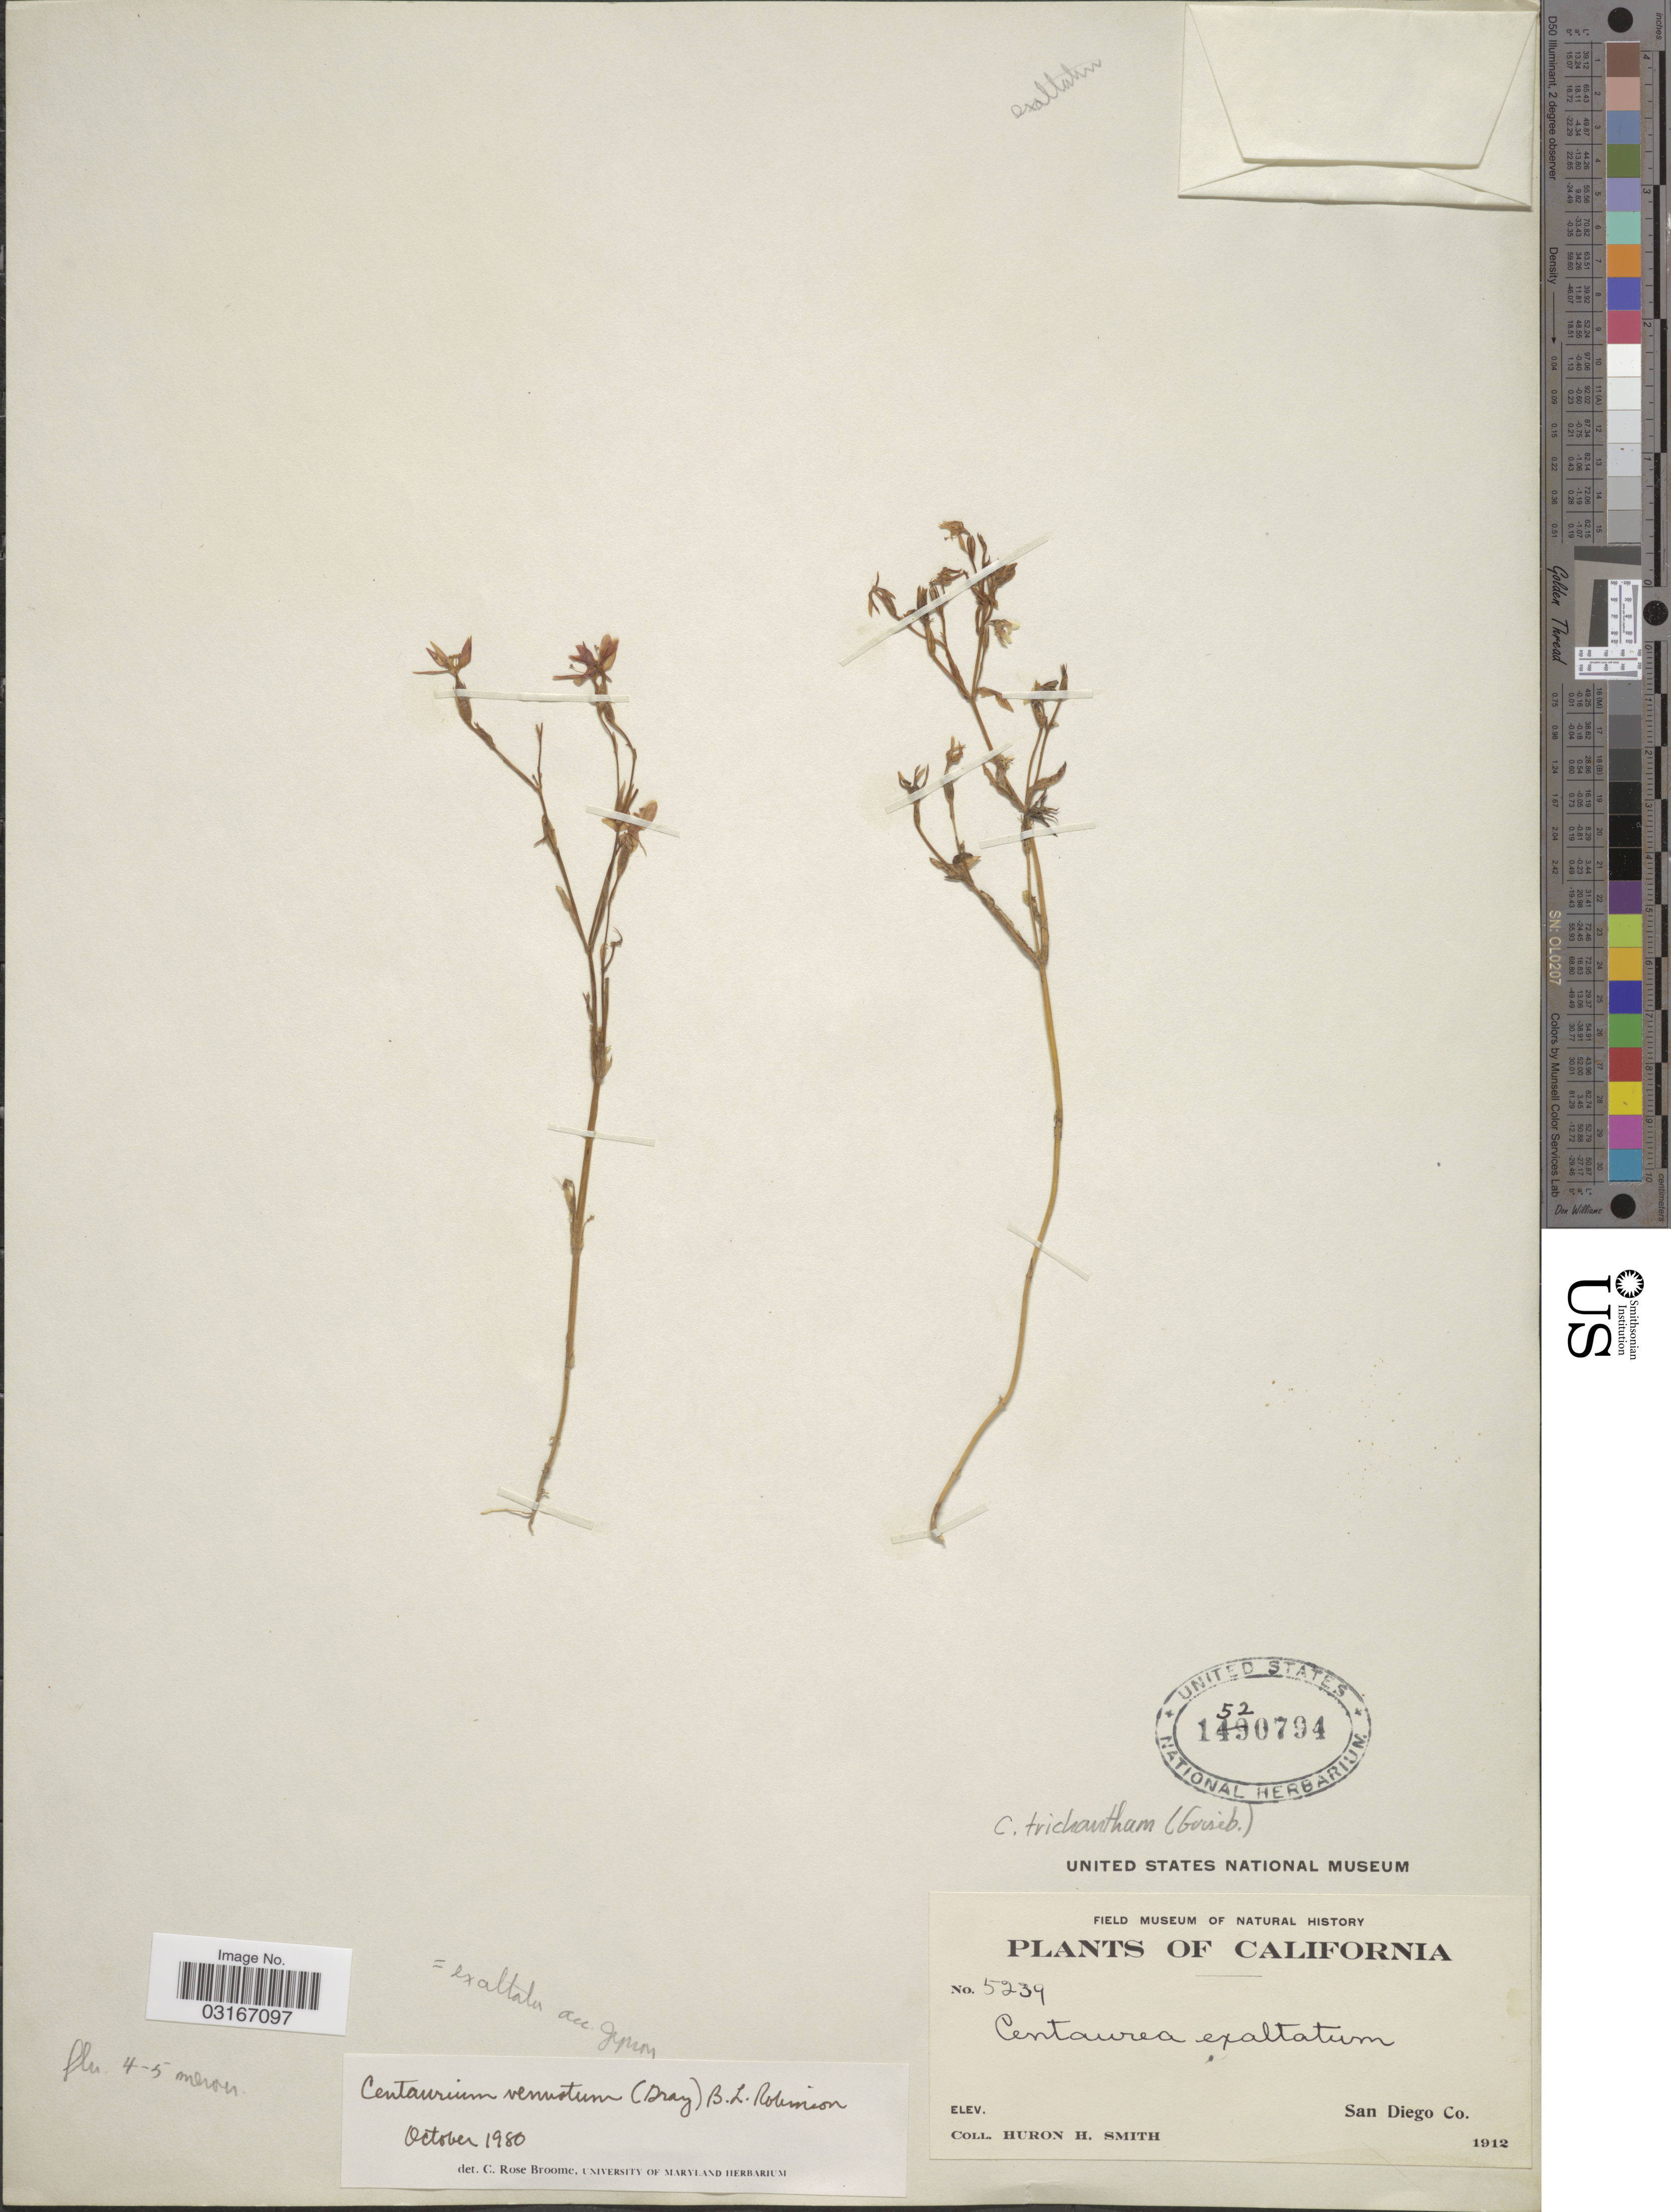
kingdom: Plantae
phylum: Tracheophyta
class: Magnoliopsida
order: Gentianales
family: Gentianaceae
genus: Centaurium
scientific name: Centaurium venustum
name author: (A. Gray) B.L. Rob.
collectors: Huron H. Smith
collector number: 5239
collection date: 1912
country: United States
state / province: California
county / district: San Diego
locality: San Diego Co.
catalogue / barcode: US 1520794